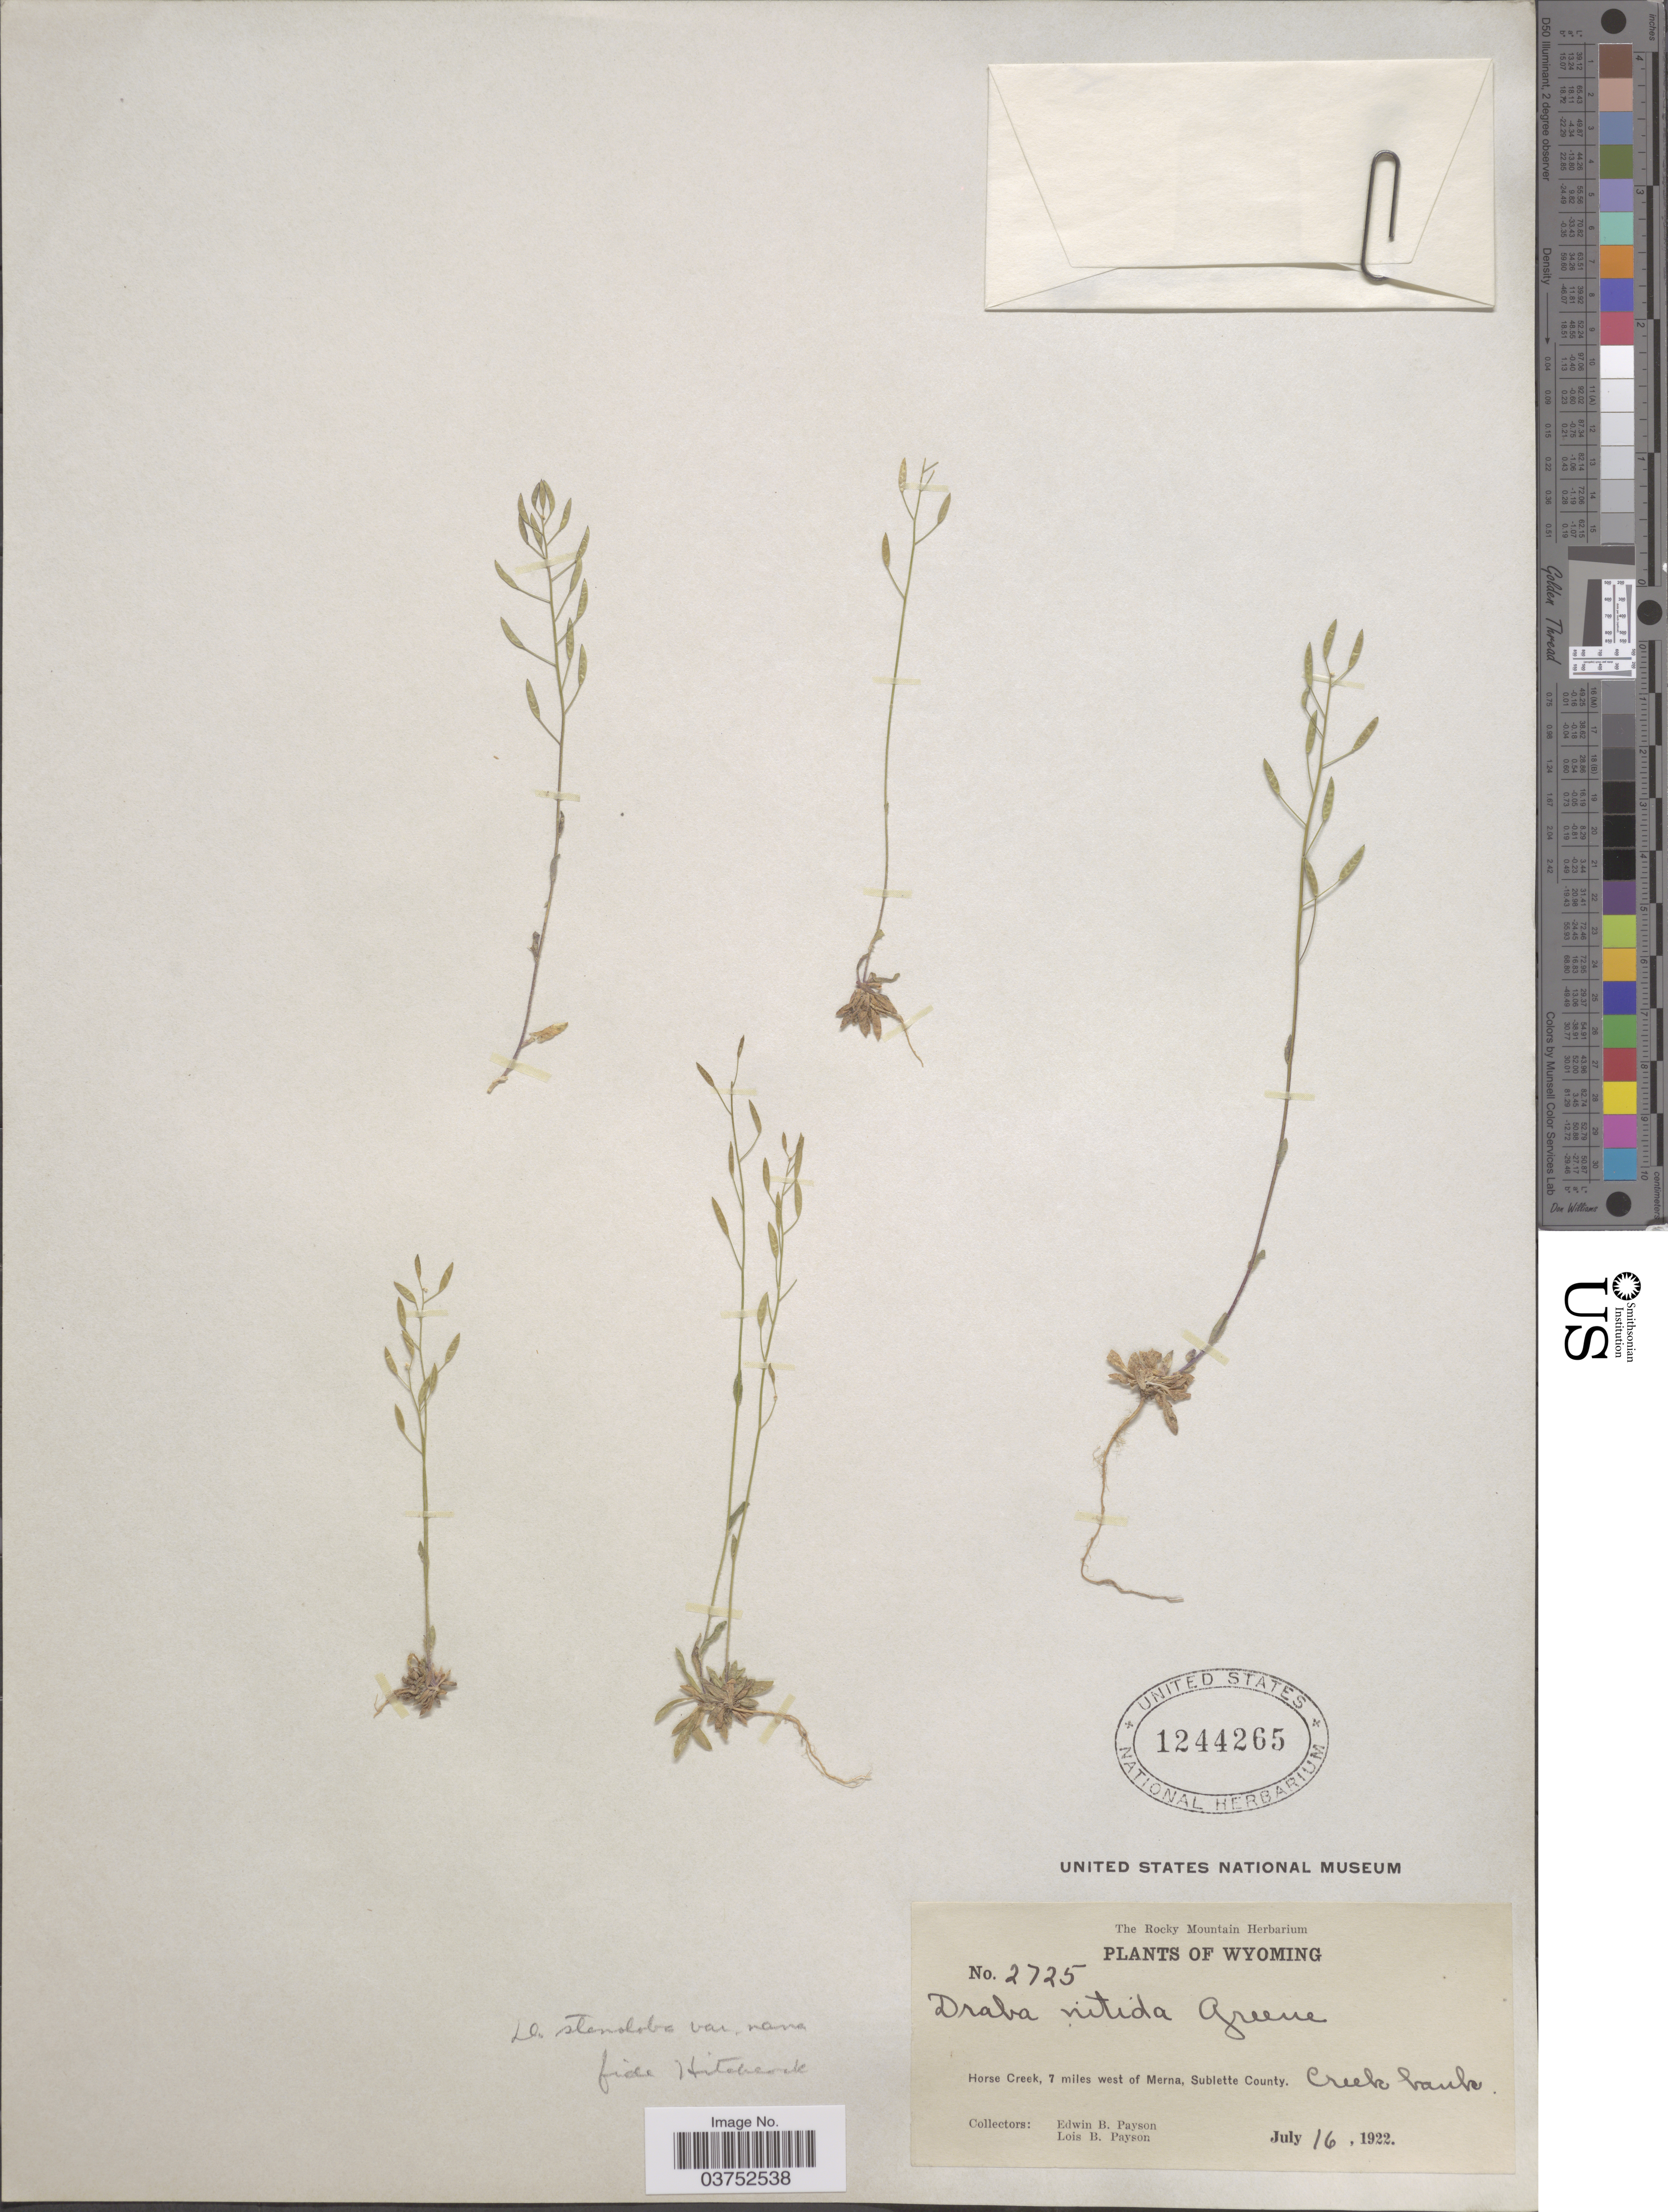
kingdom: Plantae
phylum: Tracheophyta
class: Magnoliopsida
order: Brassicales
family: Brassicaceae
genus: Draba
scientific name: Draba stenoloba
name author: Ledeb.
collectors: E. B. Payson & L. Payson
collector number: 2725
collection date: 1922-07-16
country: United States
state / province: Wyoming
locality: Horse Creek, 7 miles west of Merna, Sublette County. Creek bank.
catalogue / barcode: US 1244265